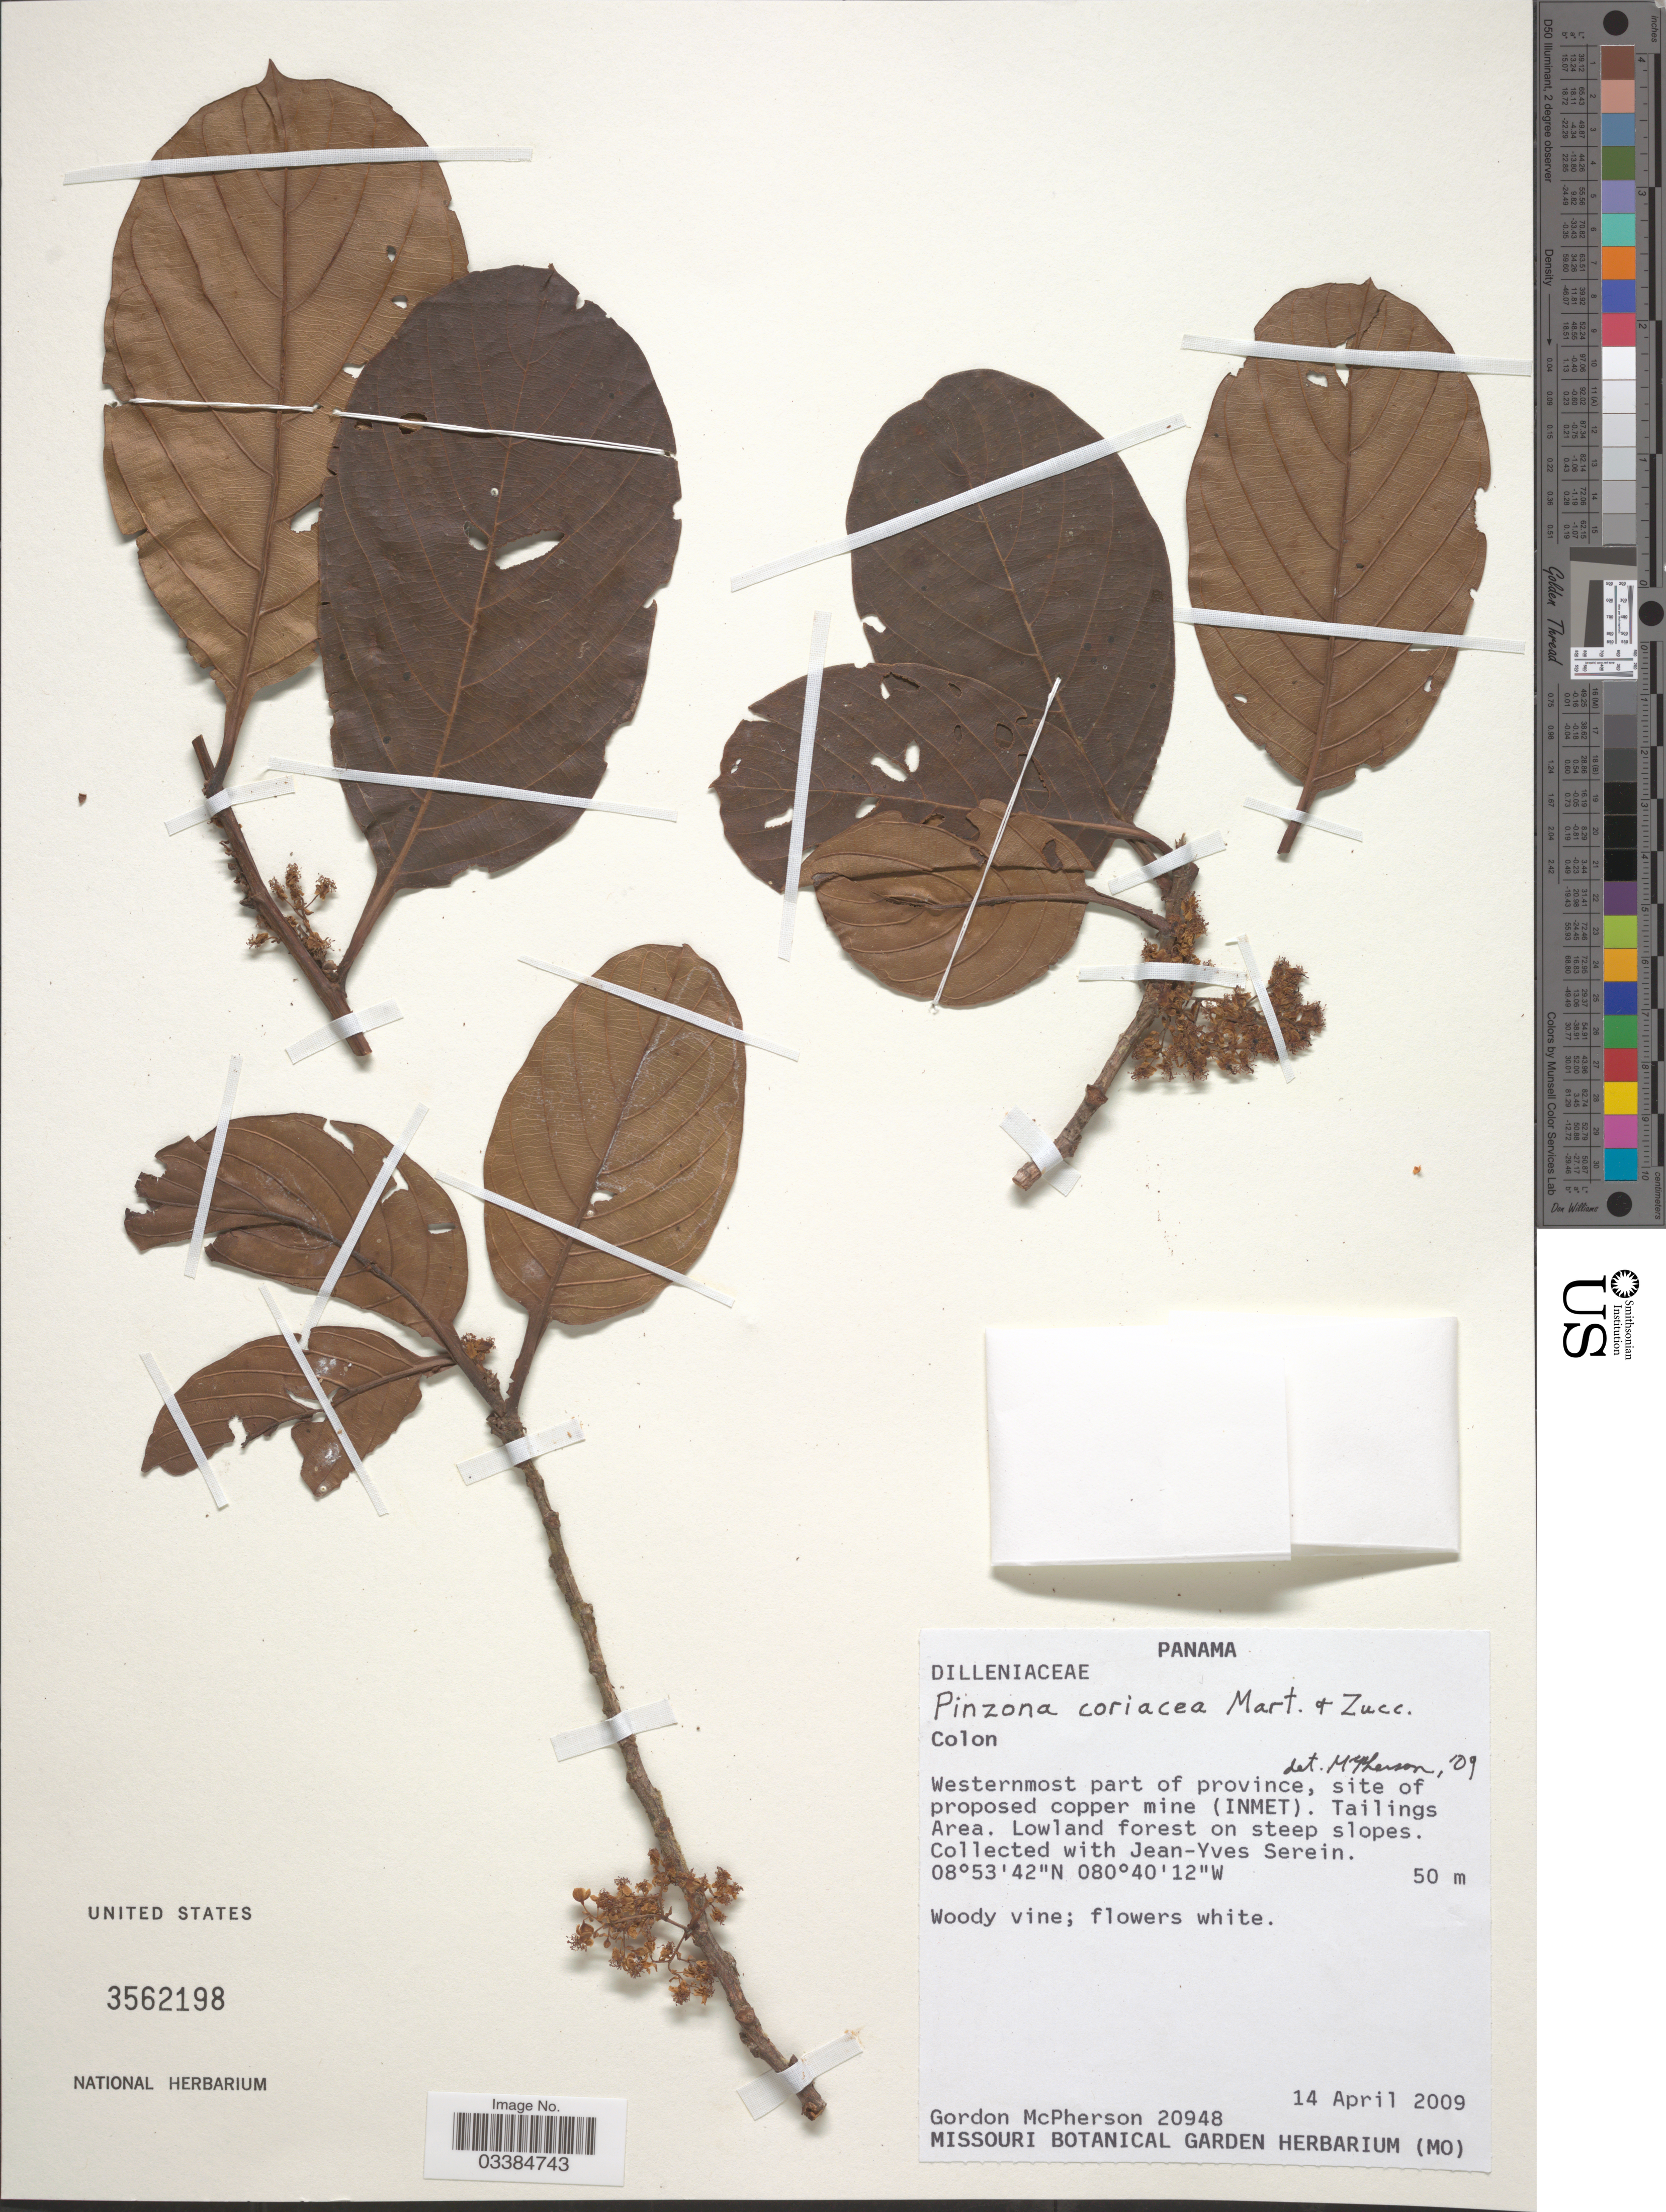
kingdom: Plantae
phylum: Tracheophyta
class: Magnoliopsida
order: Dilleniales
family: Dilleniaceae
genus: Pinzona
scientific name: Pinzona coriacea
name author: Mart. & Zucc.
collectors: G. D. McPherson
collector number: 20948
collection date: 2009-04-14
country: Panama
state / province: Colón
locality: Westernmost part of province, site of proposed copper mine (INMET). Trailings Area.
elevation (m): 50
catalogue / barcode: US 3562198